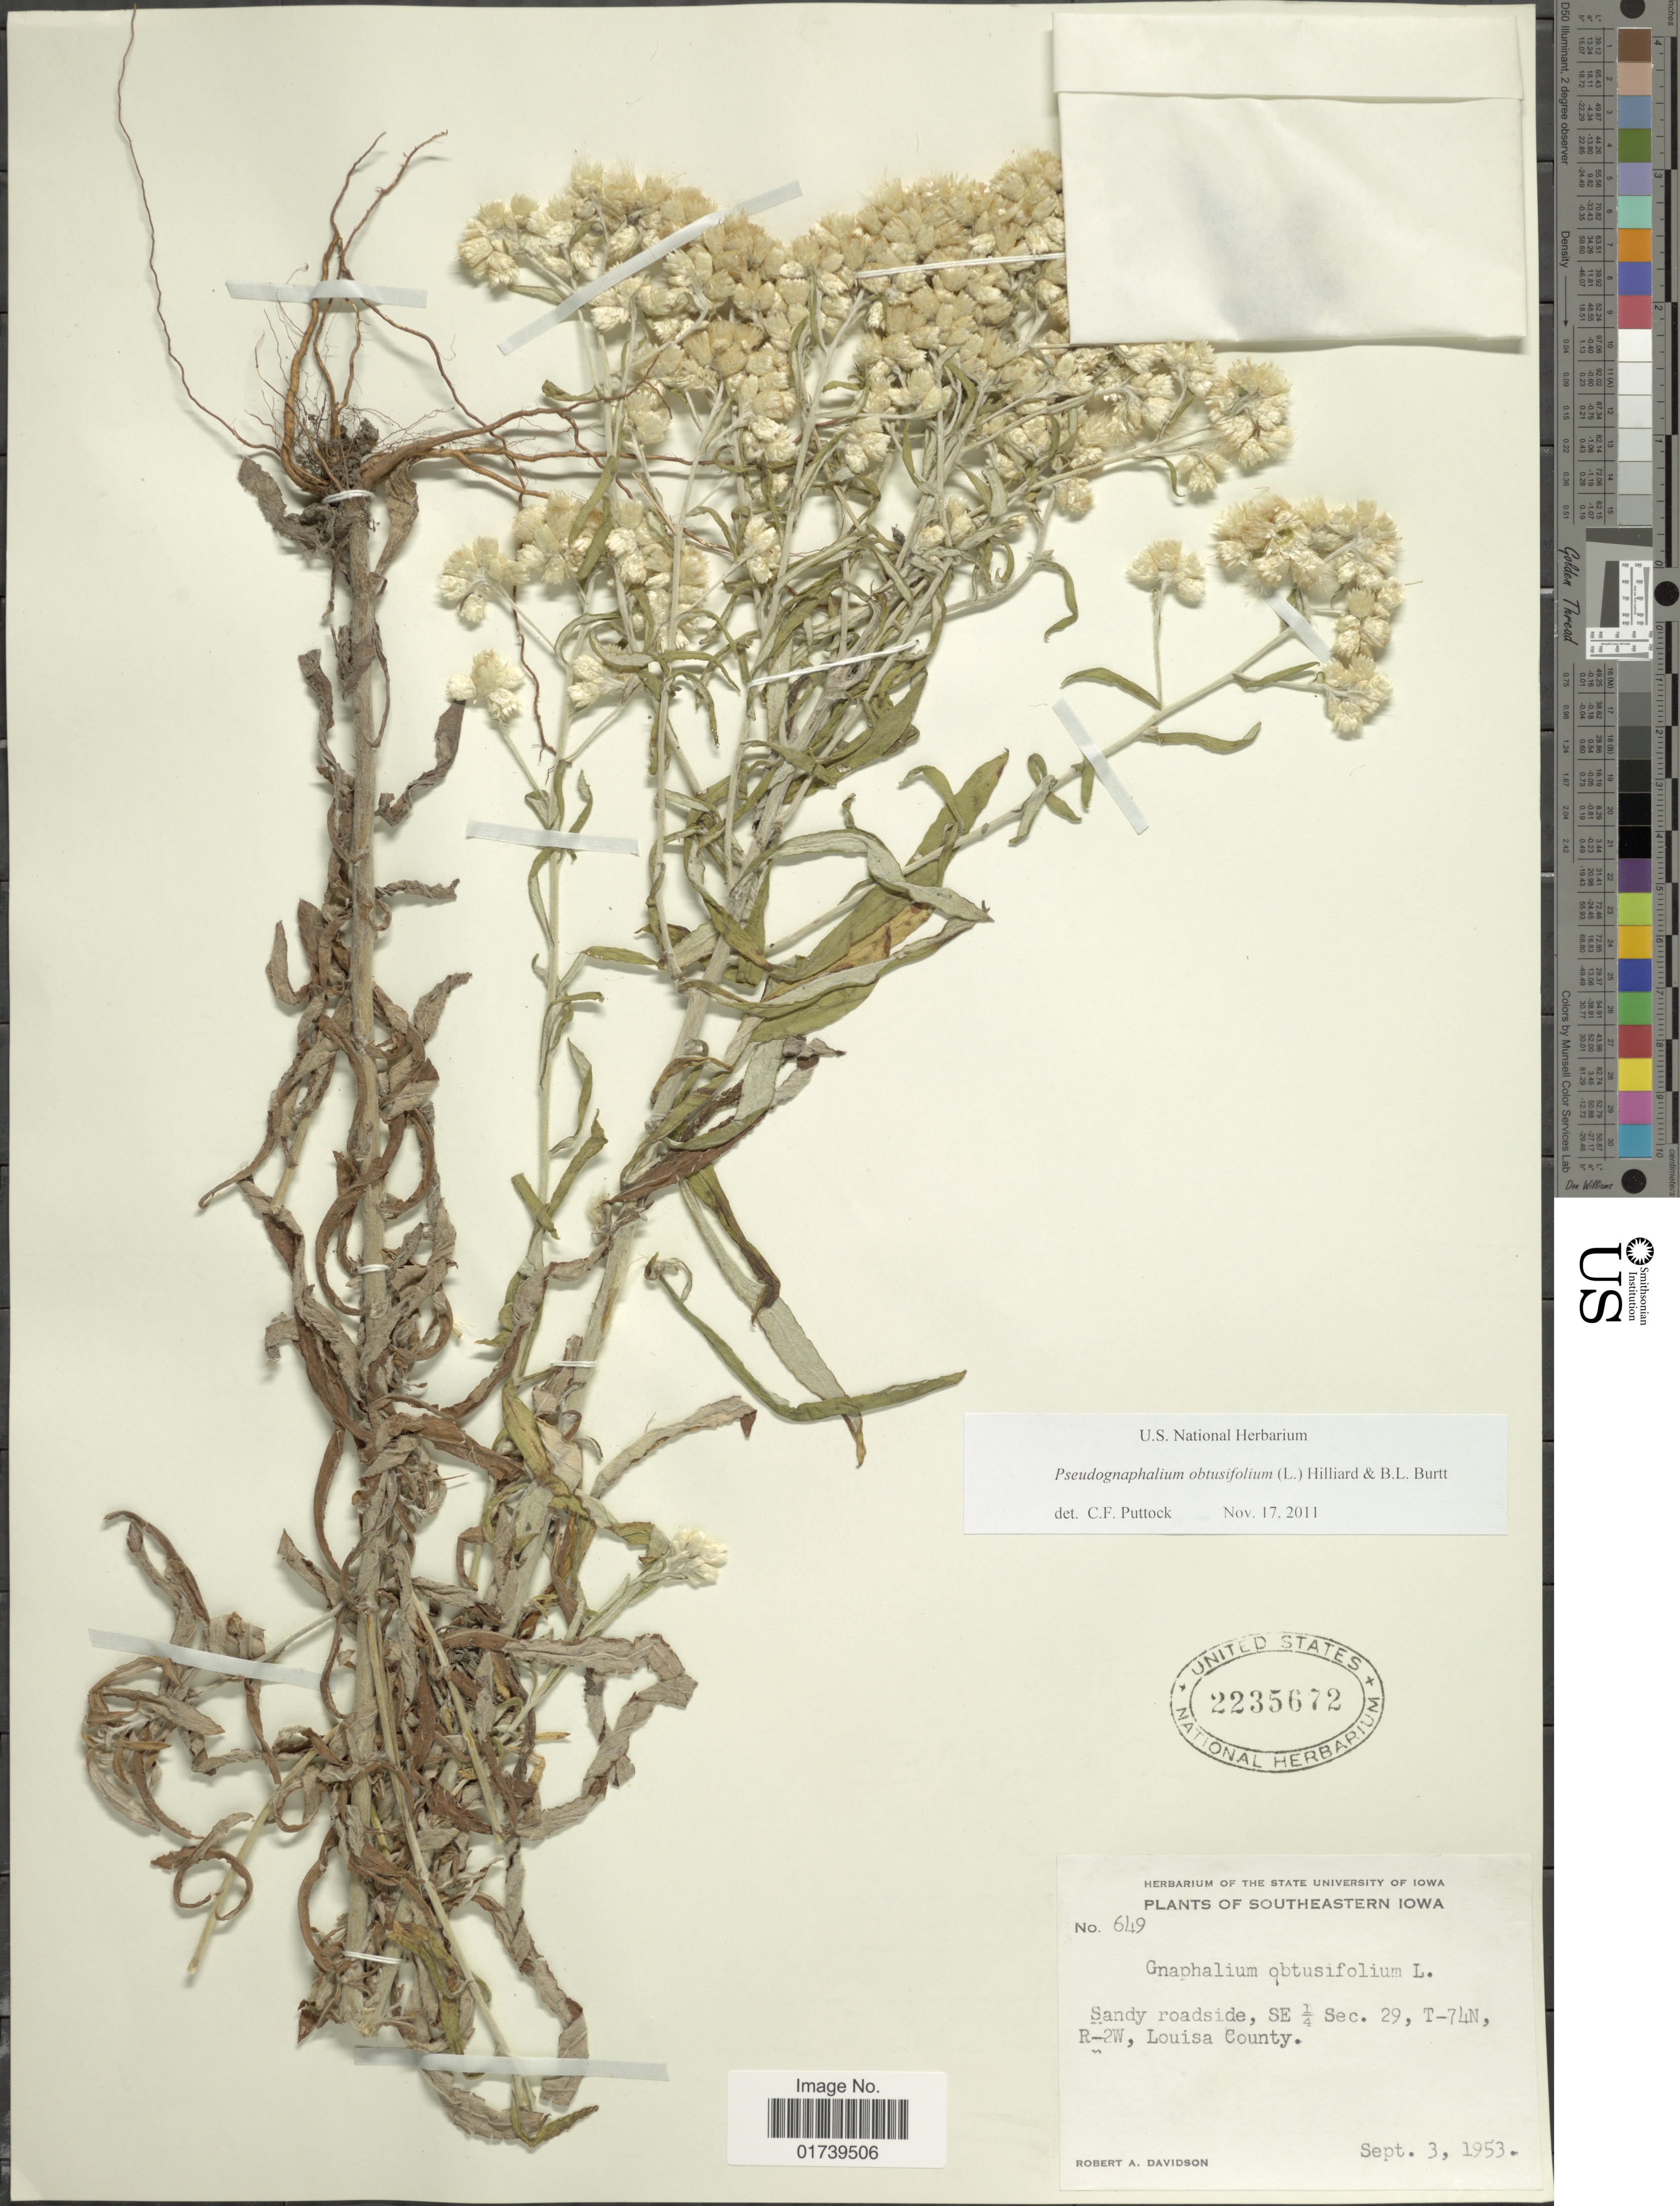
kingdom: Plantae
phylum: Tracheophyta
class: Magnoliopsida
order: Asterales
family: Asteraceae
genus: Pseudognaphalium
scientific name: Pseudognaphalium obtusifolium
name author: (L.) Hilliard & B.L. Burtt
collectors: R. A. Davidson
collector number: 649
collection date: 1953-09-03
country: United States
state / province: Iowa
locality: Southeastern Iowa, Sandy roadside, SE 1/4 Sec. 29, T-74N, R-2W, Louisa County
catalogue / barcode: US 2235672